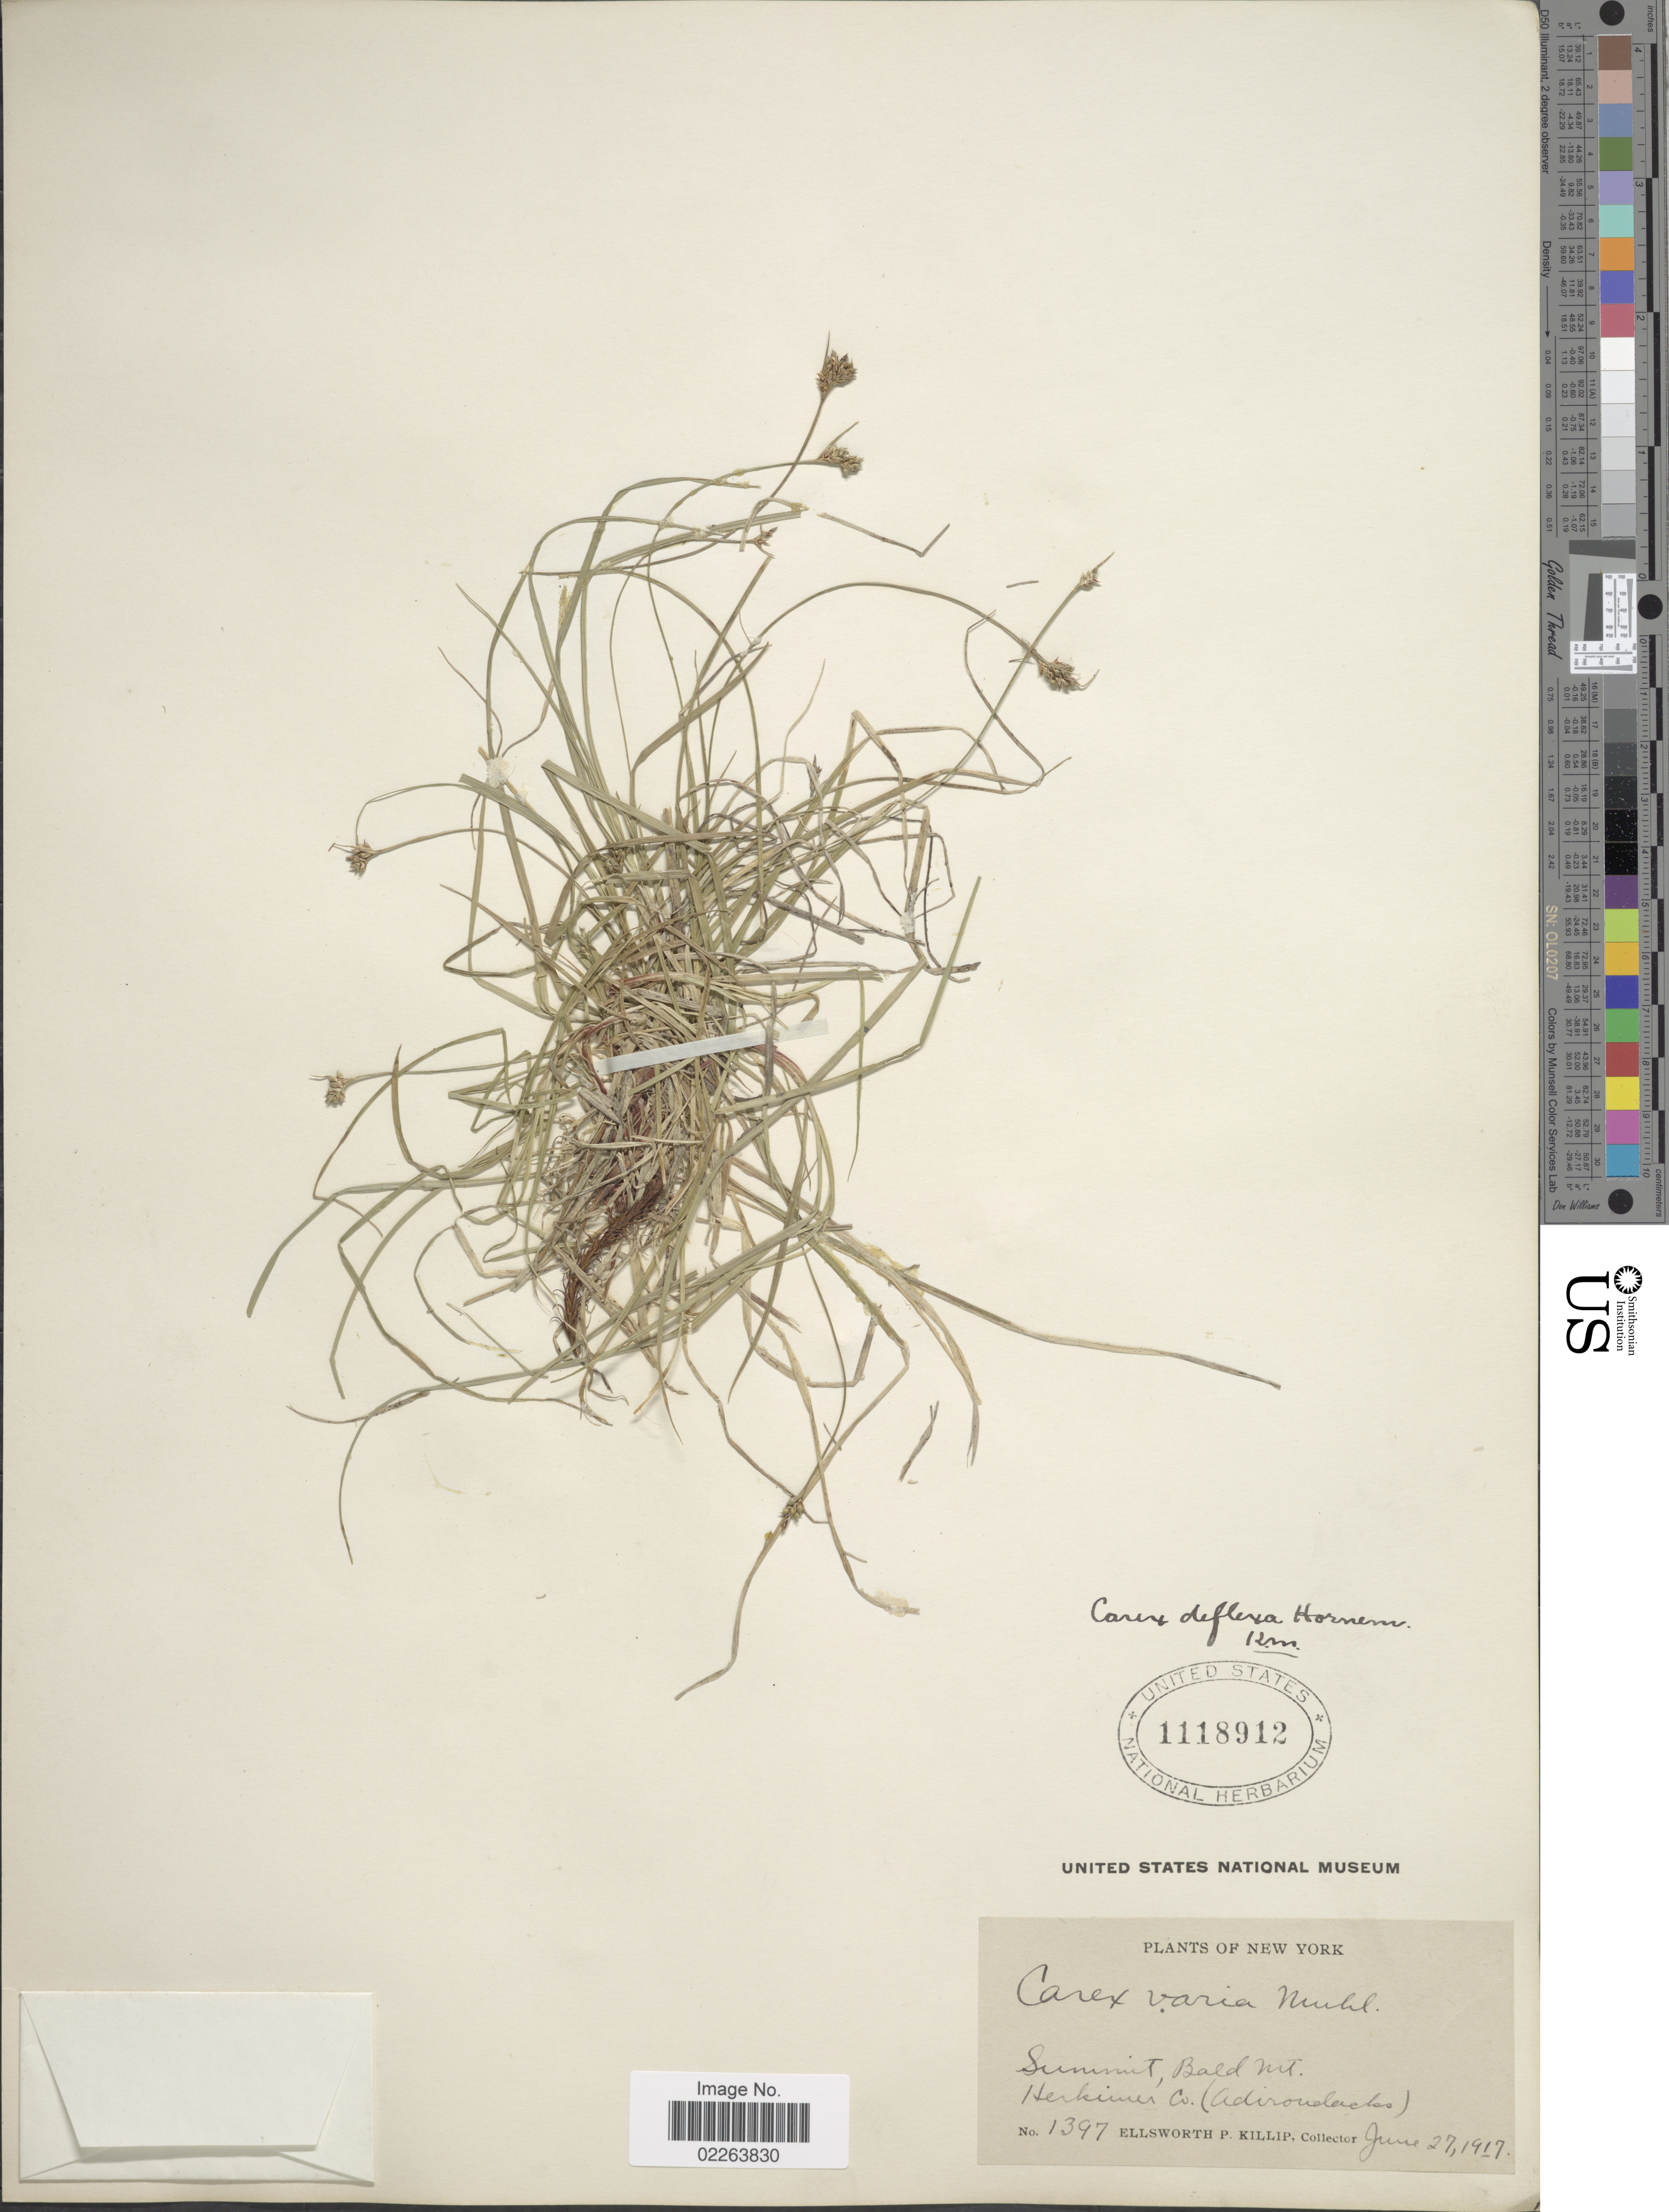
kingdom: Plantae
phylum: Tracheophyta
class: Liliopsida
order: Poales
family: Cyperaceae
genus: Carex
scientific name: Carex deflexa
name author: Hornem.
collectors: E. P. Killip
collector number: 1397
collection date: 1917-06-27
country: United States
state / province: New York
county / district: Herkimer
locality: Summit, Bald Mt. ,(Adirondacks)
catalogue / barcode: US 1118912